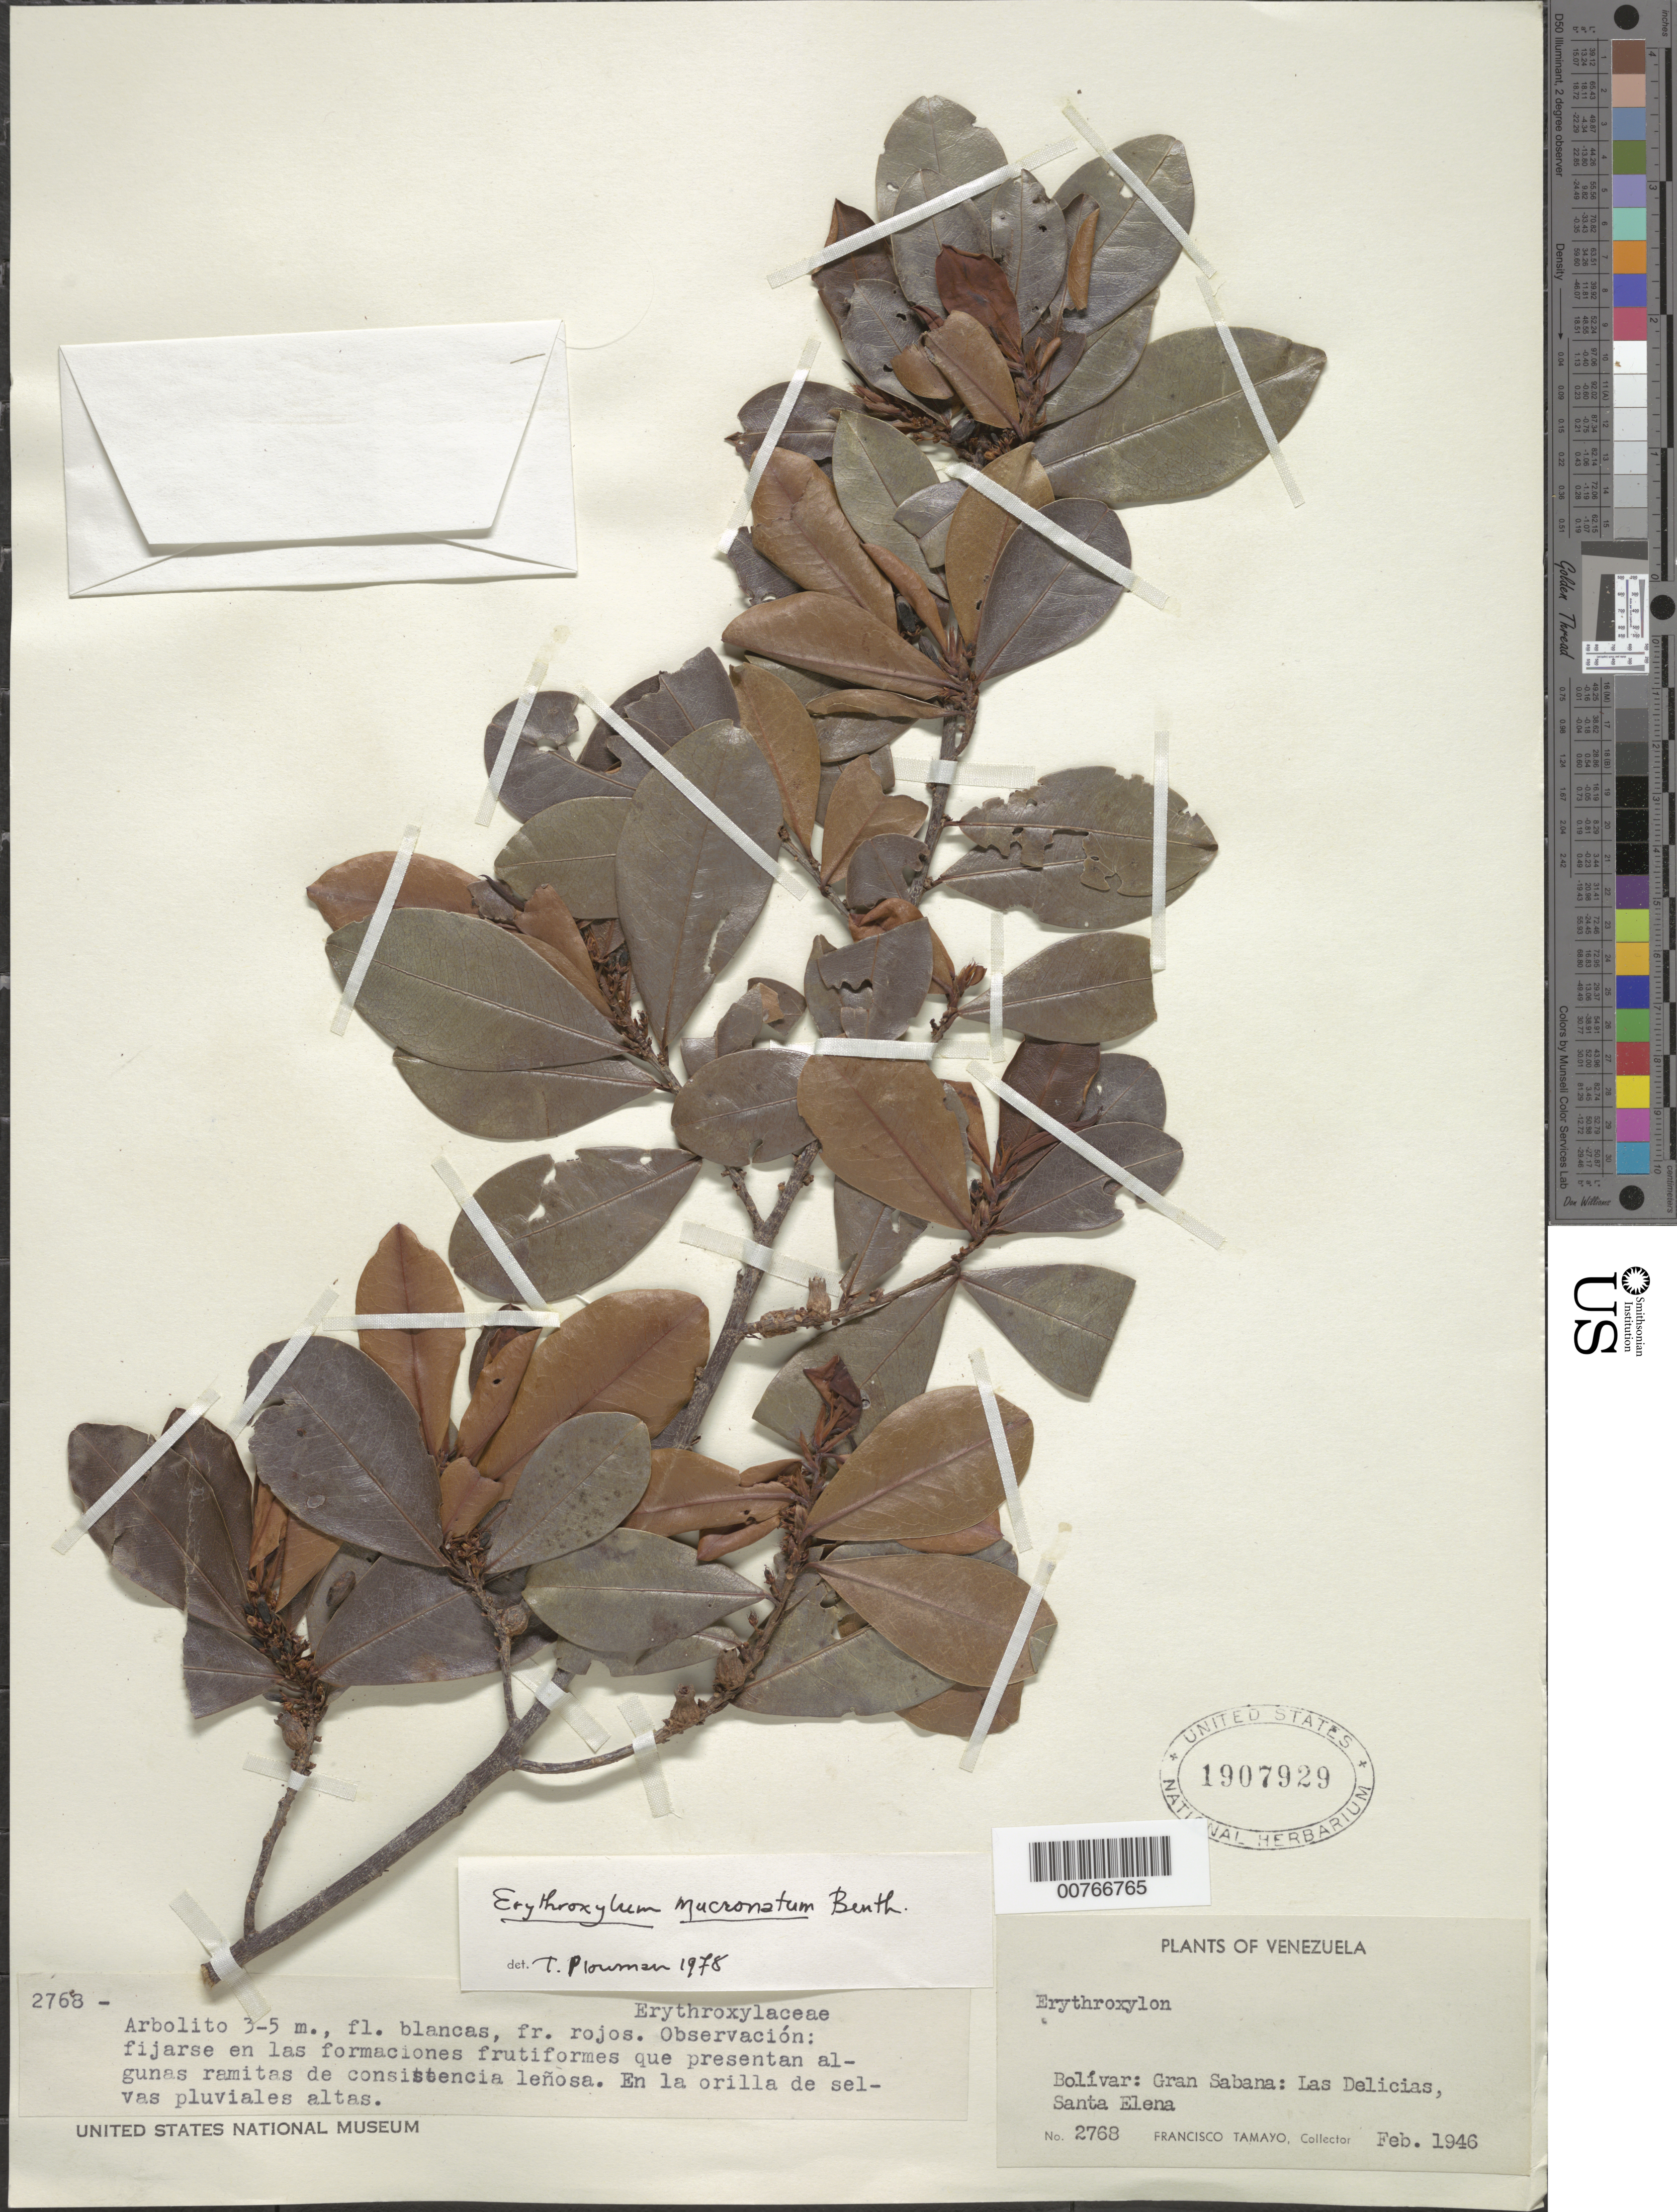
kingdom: Plantae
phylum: Tracheophyta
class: Magnoliopsida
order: Malpighiales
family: Erythroxylaceae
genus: Erythroxylum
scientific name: Erythroxylum mucronatum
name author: Benth.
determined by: Plowman, Timothy C.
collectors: F. Tamayo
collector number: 2768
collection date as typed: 13-Feb-46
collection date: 1946-02-13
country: Venezuela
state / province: Bolívar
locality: Gran Sabana, Sta. Elena, Las Delicias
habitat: Orilla de selvas pluviales altas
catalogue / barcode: US 1907929